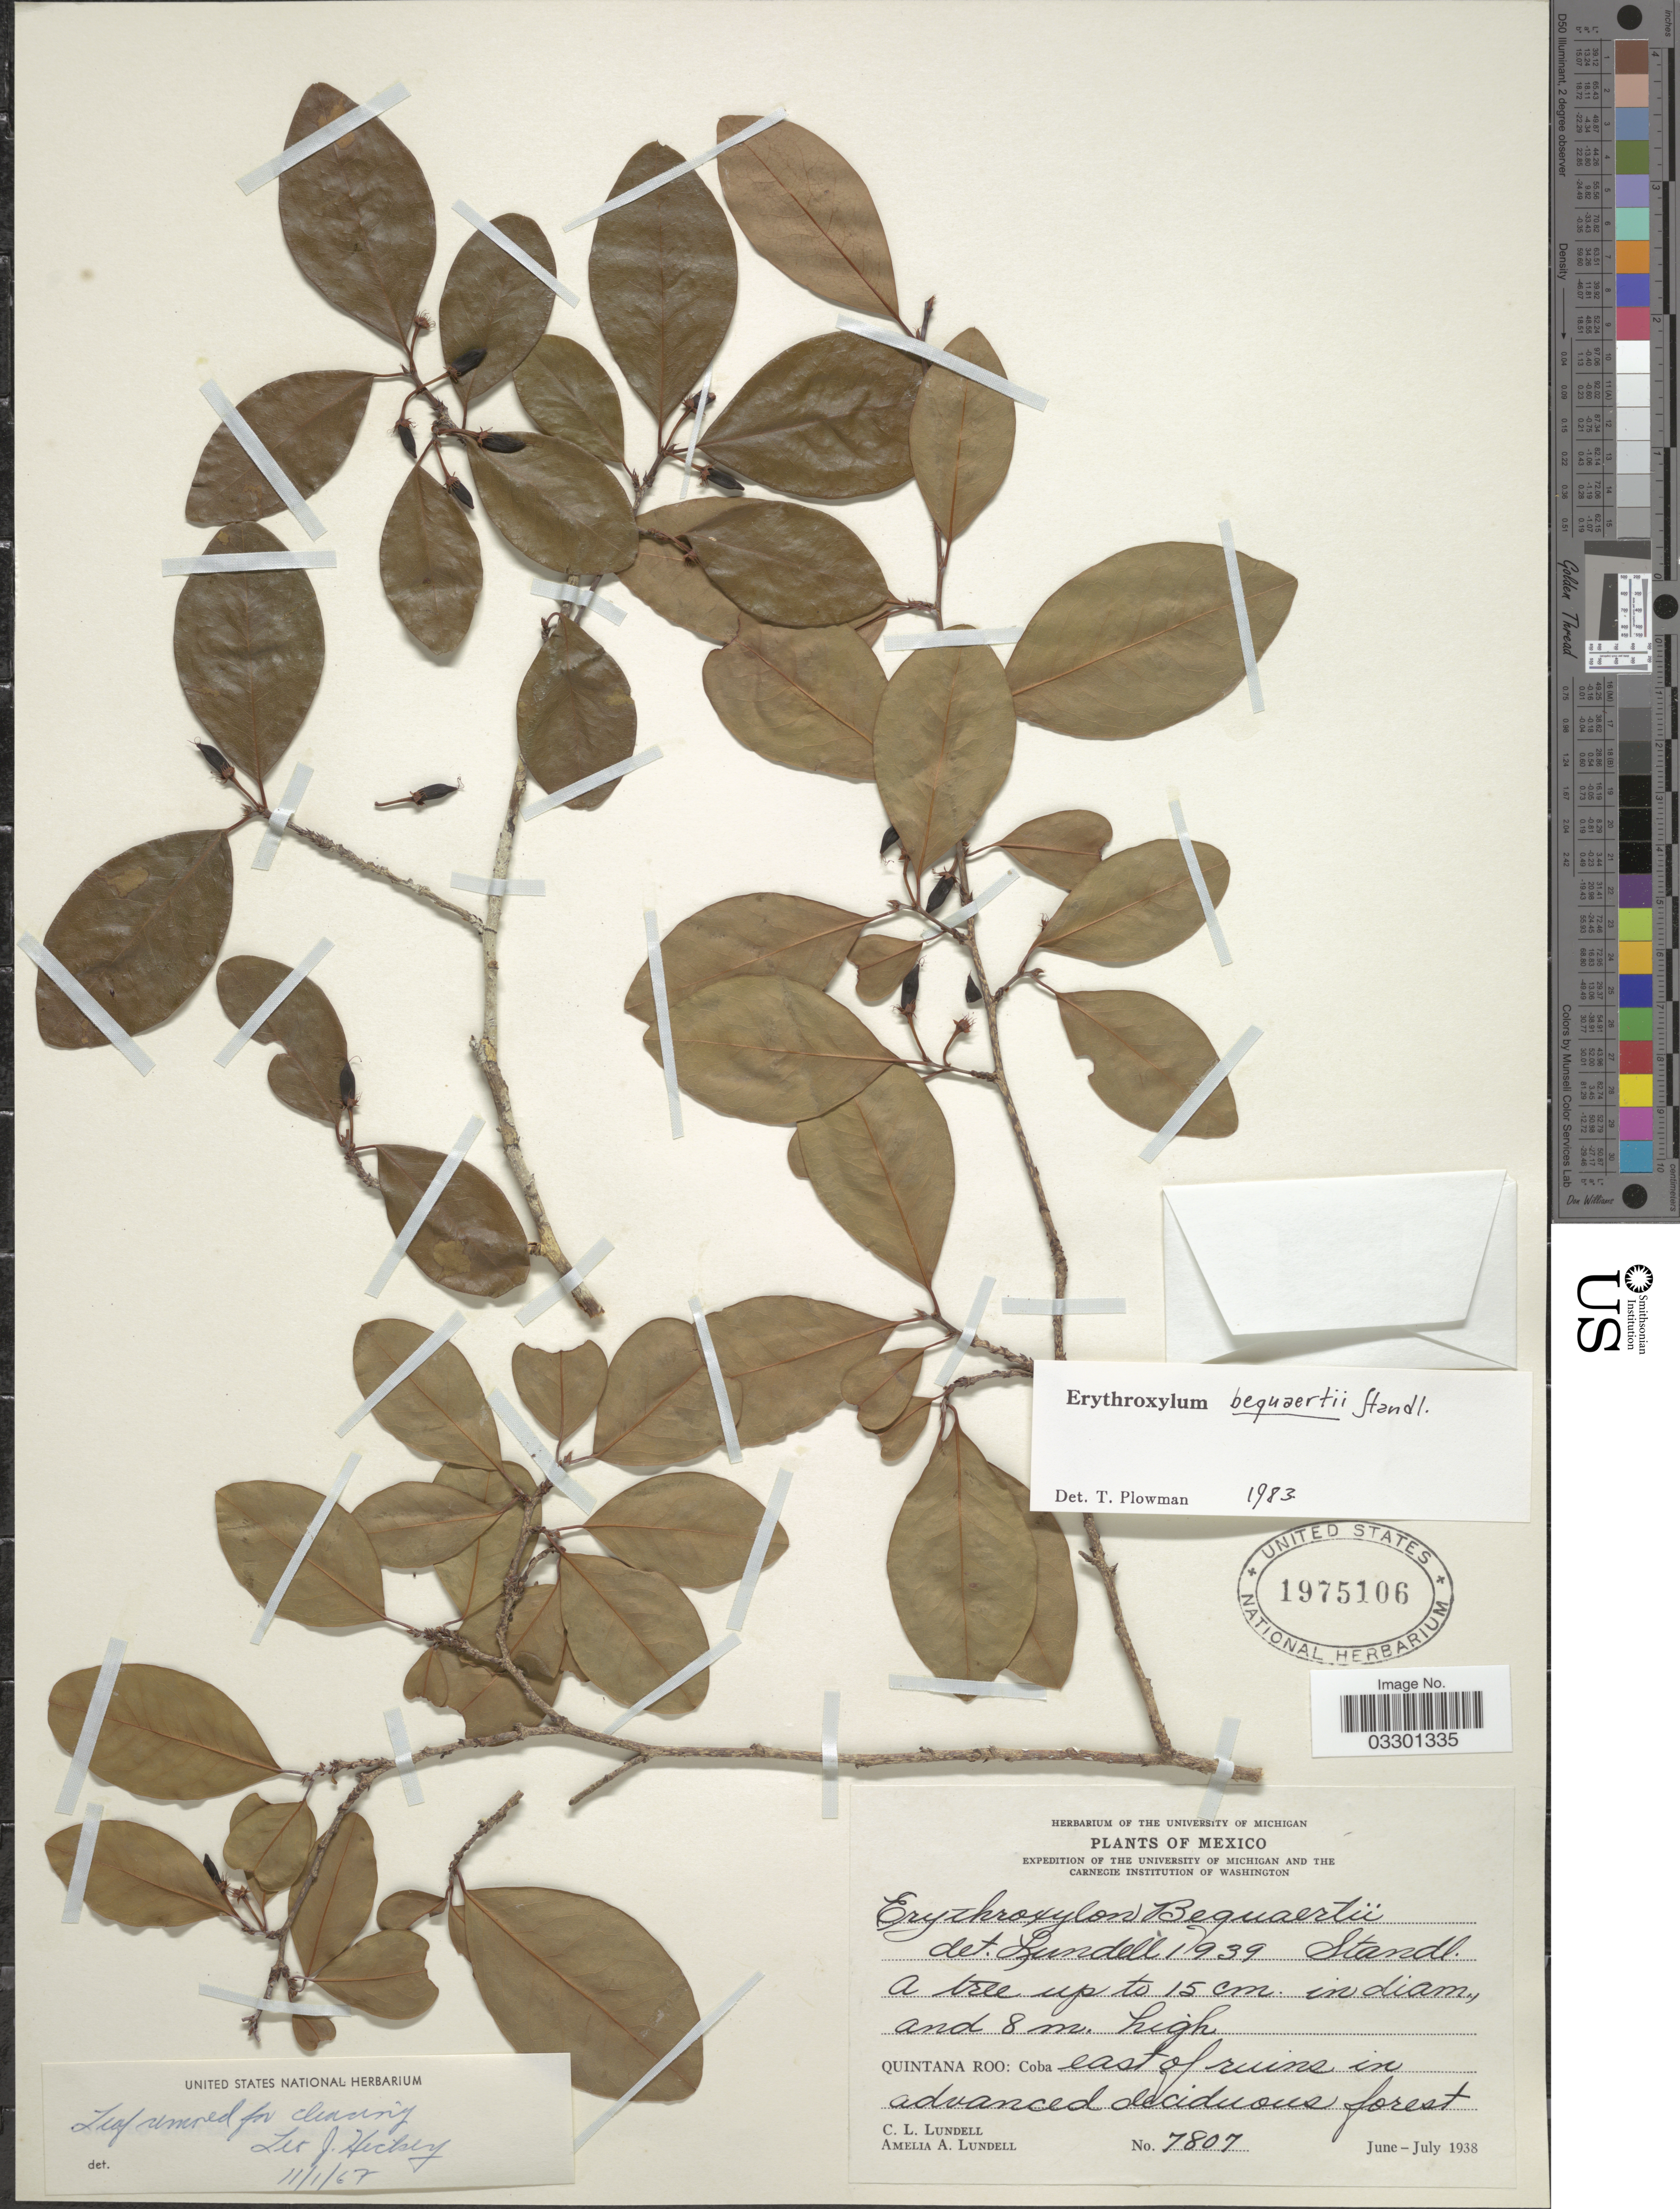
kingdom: Plantae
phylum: Tracheophyta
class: Magnoliopsida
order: Malpighiales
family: Erythroxylaceae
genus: Erythroxylum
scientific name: Erythroxylum bequaertii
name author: Standl.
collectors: C. L. Lundell & A. A. Lundell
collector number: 7807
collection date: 1938-06/1938-07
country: Mexico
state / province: Quintana Roo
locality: East of ruins in advanced deciduous forest.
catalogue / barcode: US 1975106